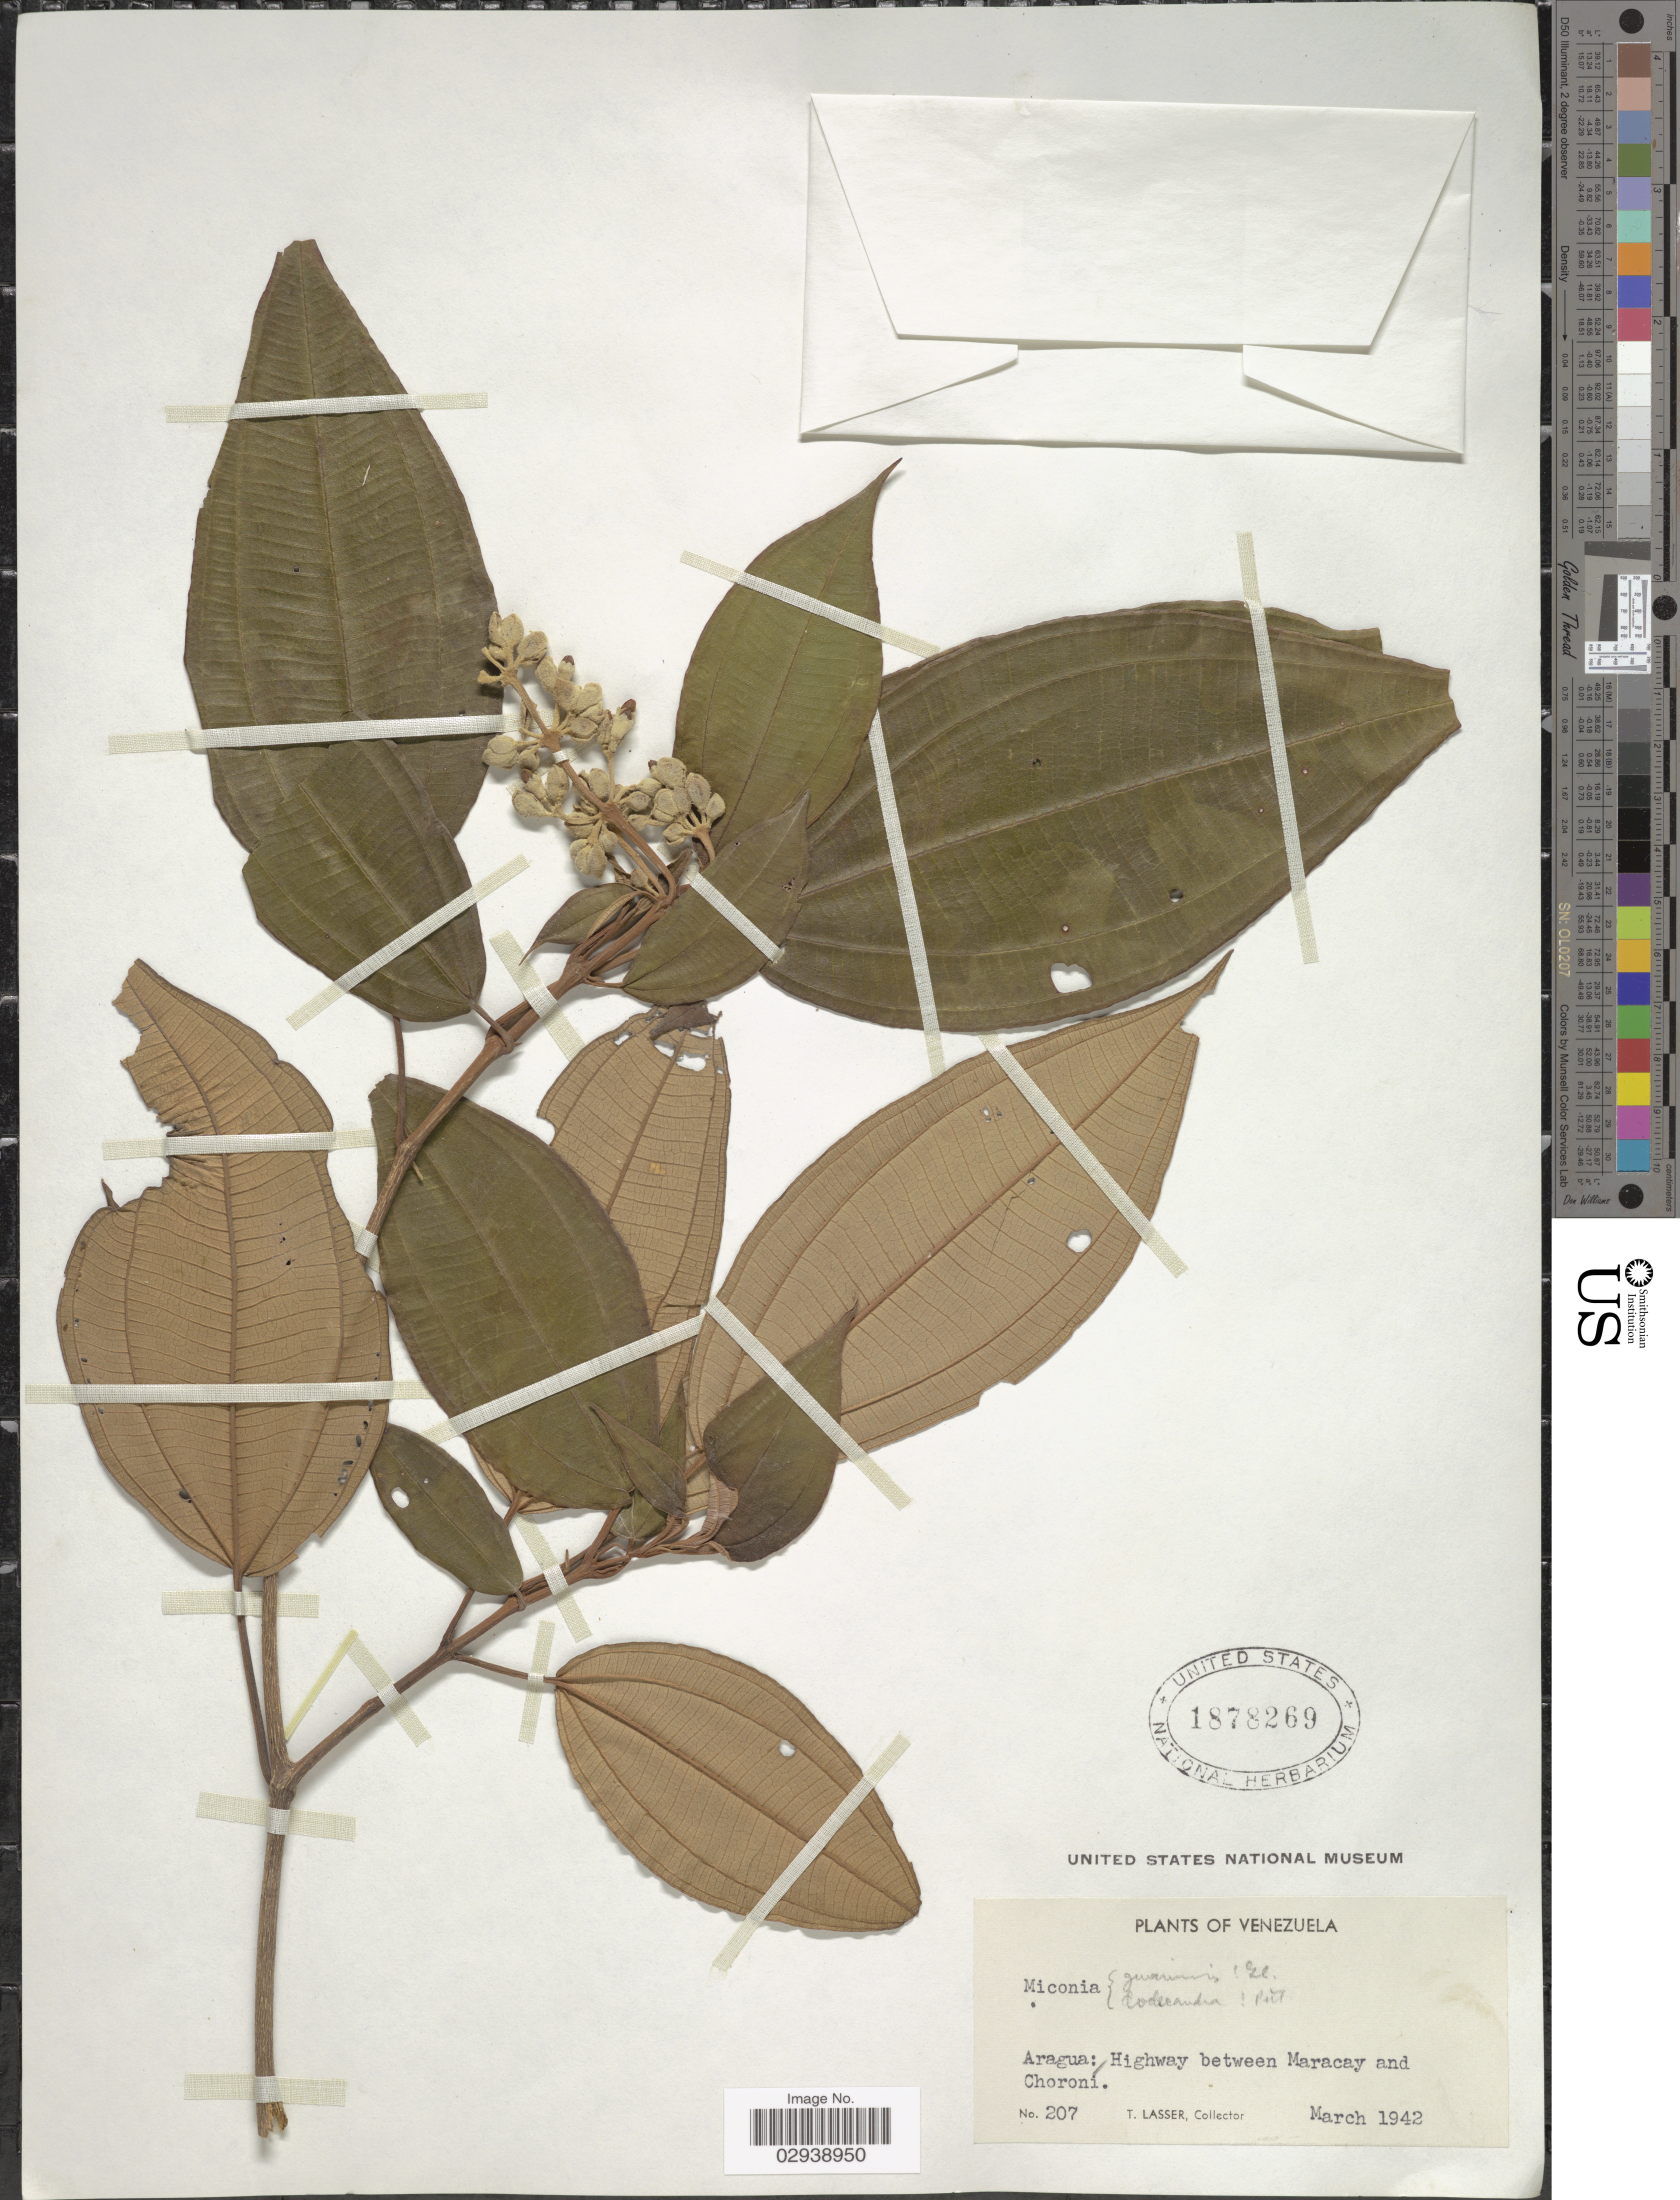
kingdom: Plantae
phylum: Tracheophyta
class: Magnoliopsida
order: Myrtales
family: Melastomataceae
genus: Miconia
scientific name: Miconia dodecandra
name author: Cogn.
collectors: T. Lasser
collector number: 207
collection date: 1942-03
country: Venezuela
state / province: Aragua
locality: Highway between Maracay and Choroní.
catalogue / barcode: US 1878269